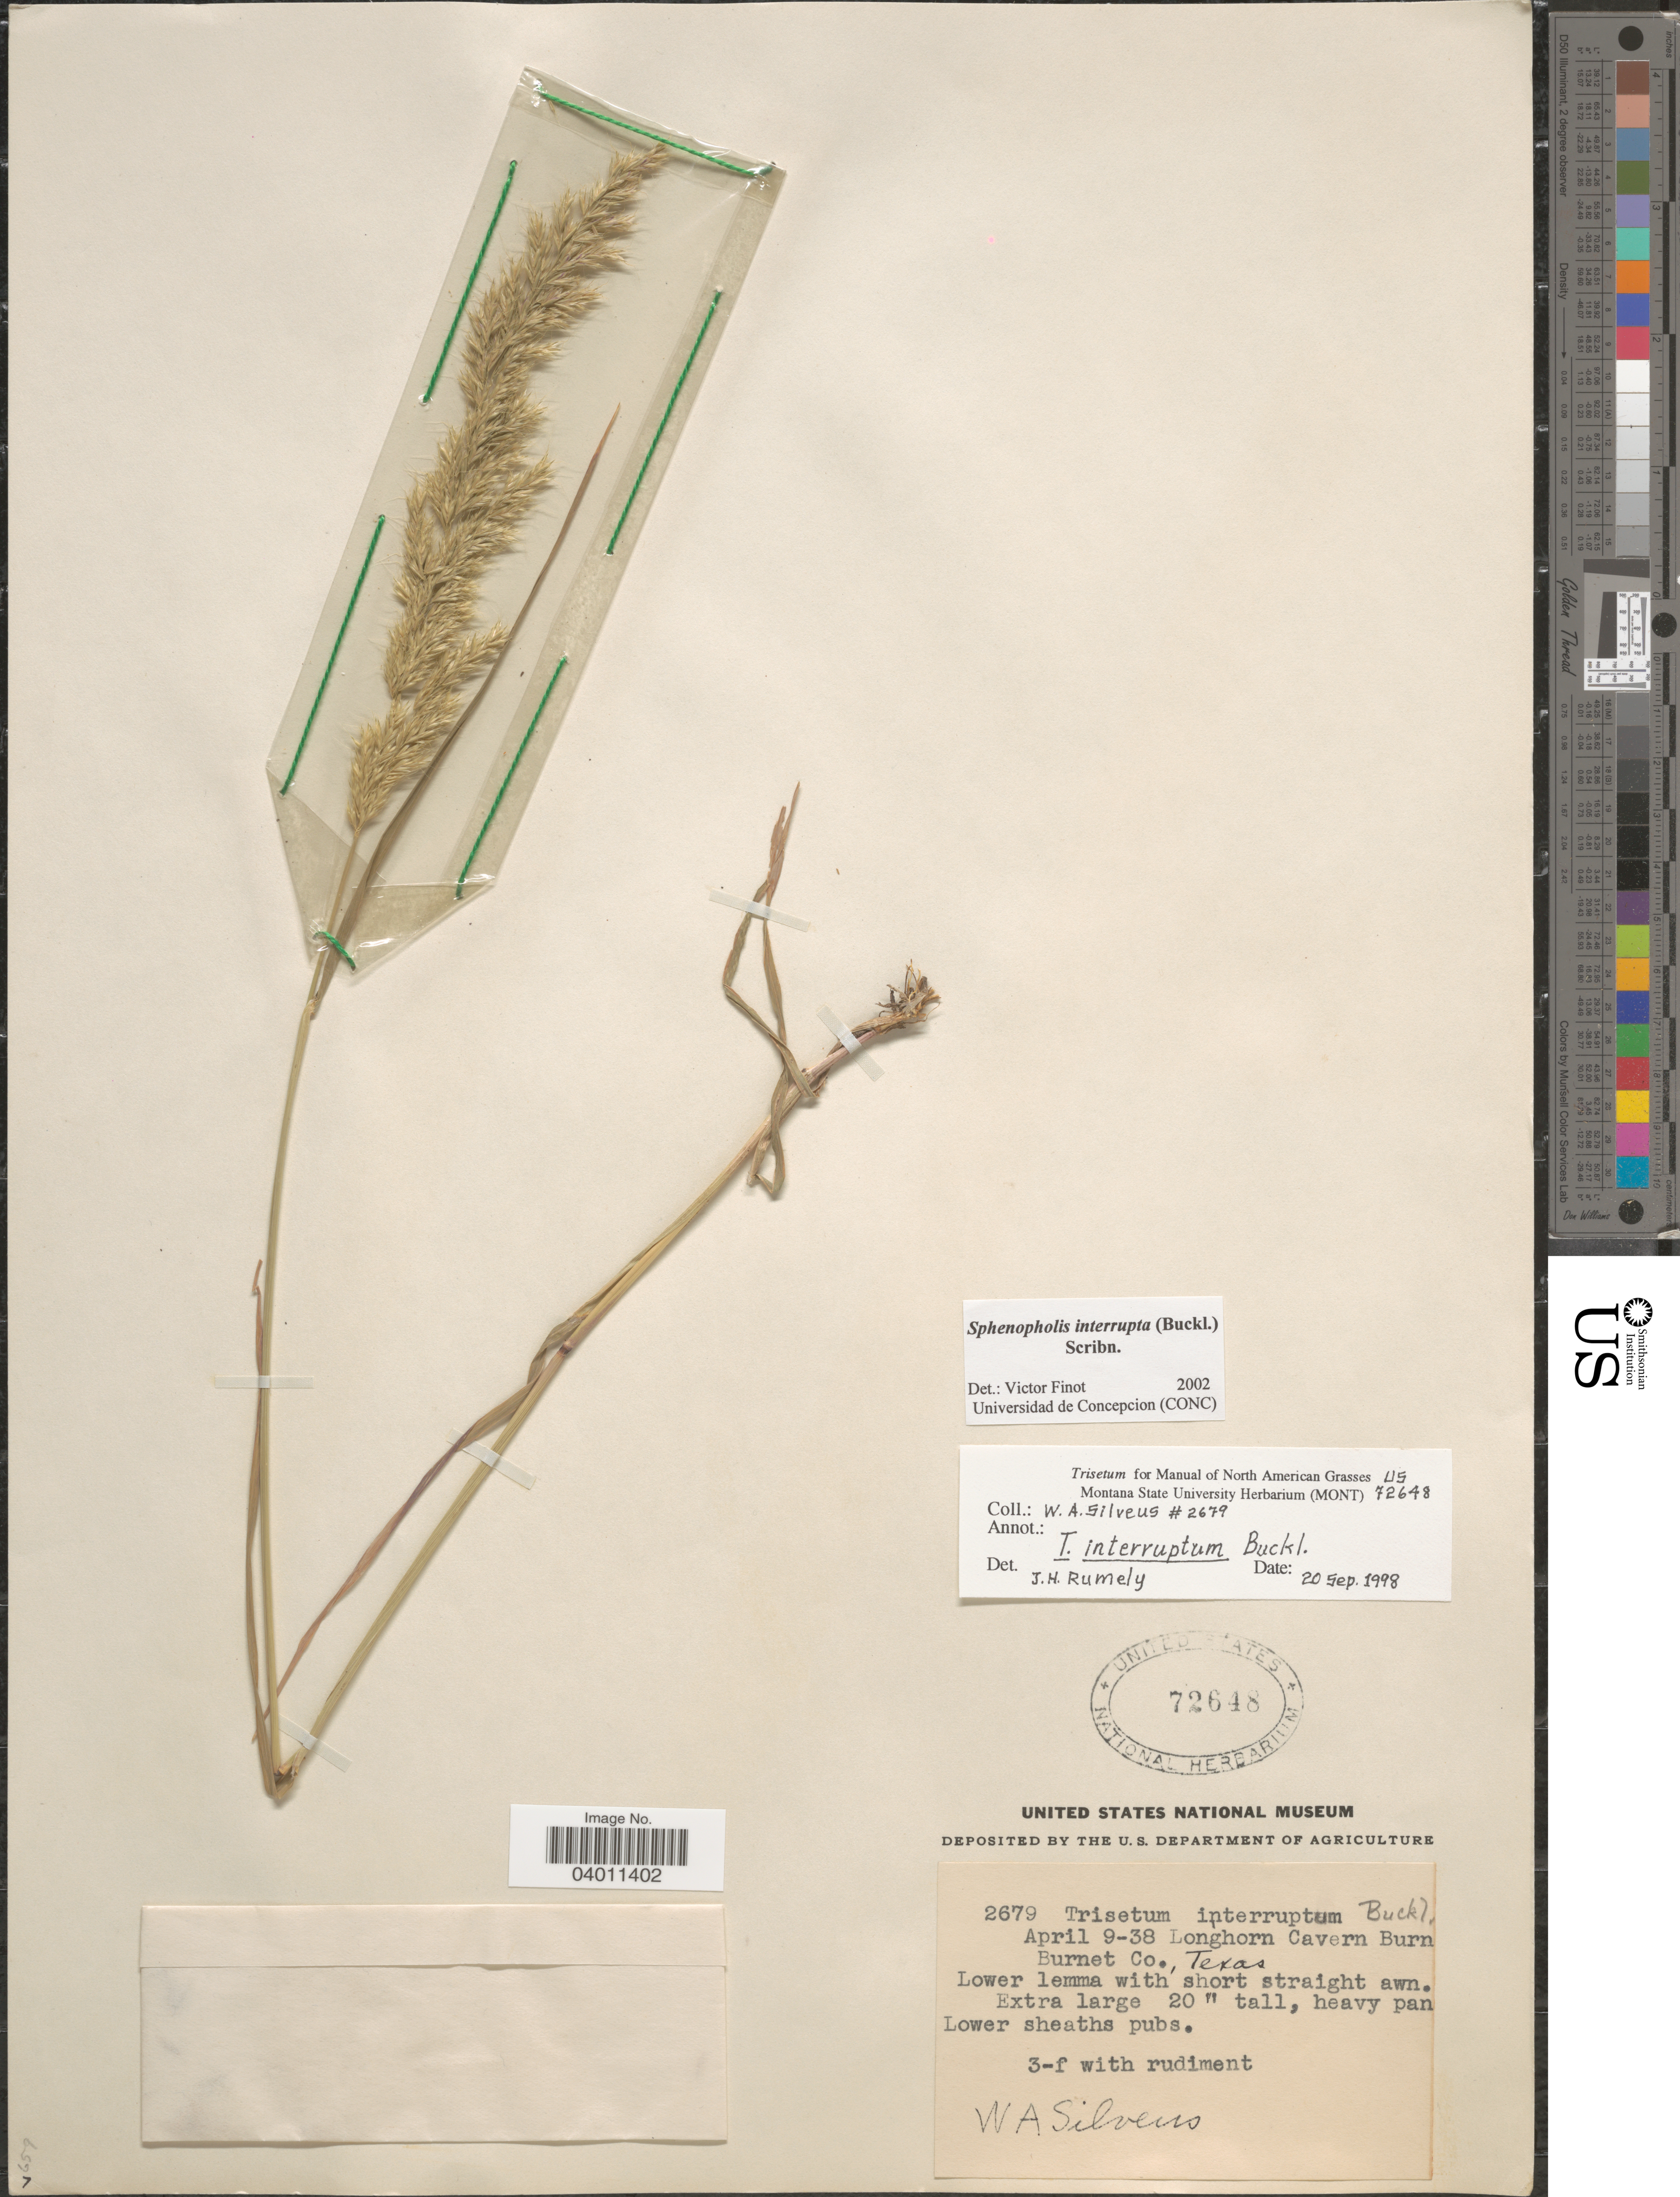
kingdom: Plantae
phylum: Tracheophyta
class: Liliopsida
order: Poales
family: Poaceae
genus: Sphenopholis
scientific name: Sphenopholis interrupta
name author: (Buckley) Scribn.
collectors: W. Silveus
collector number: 2679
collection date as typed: Transcribed d/m/y: 9/4/38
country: United States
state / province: Texas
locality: Longhorn Cavern Burn Burnet Co.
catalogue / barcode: US 72648